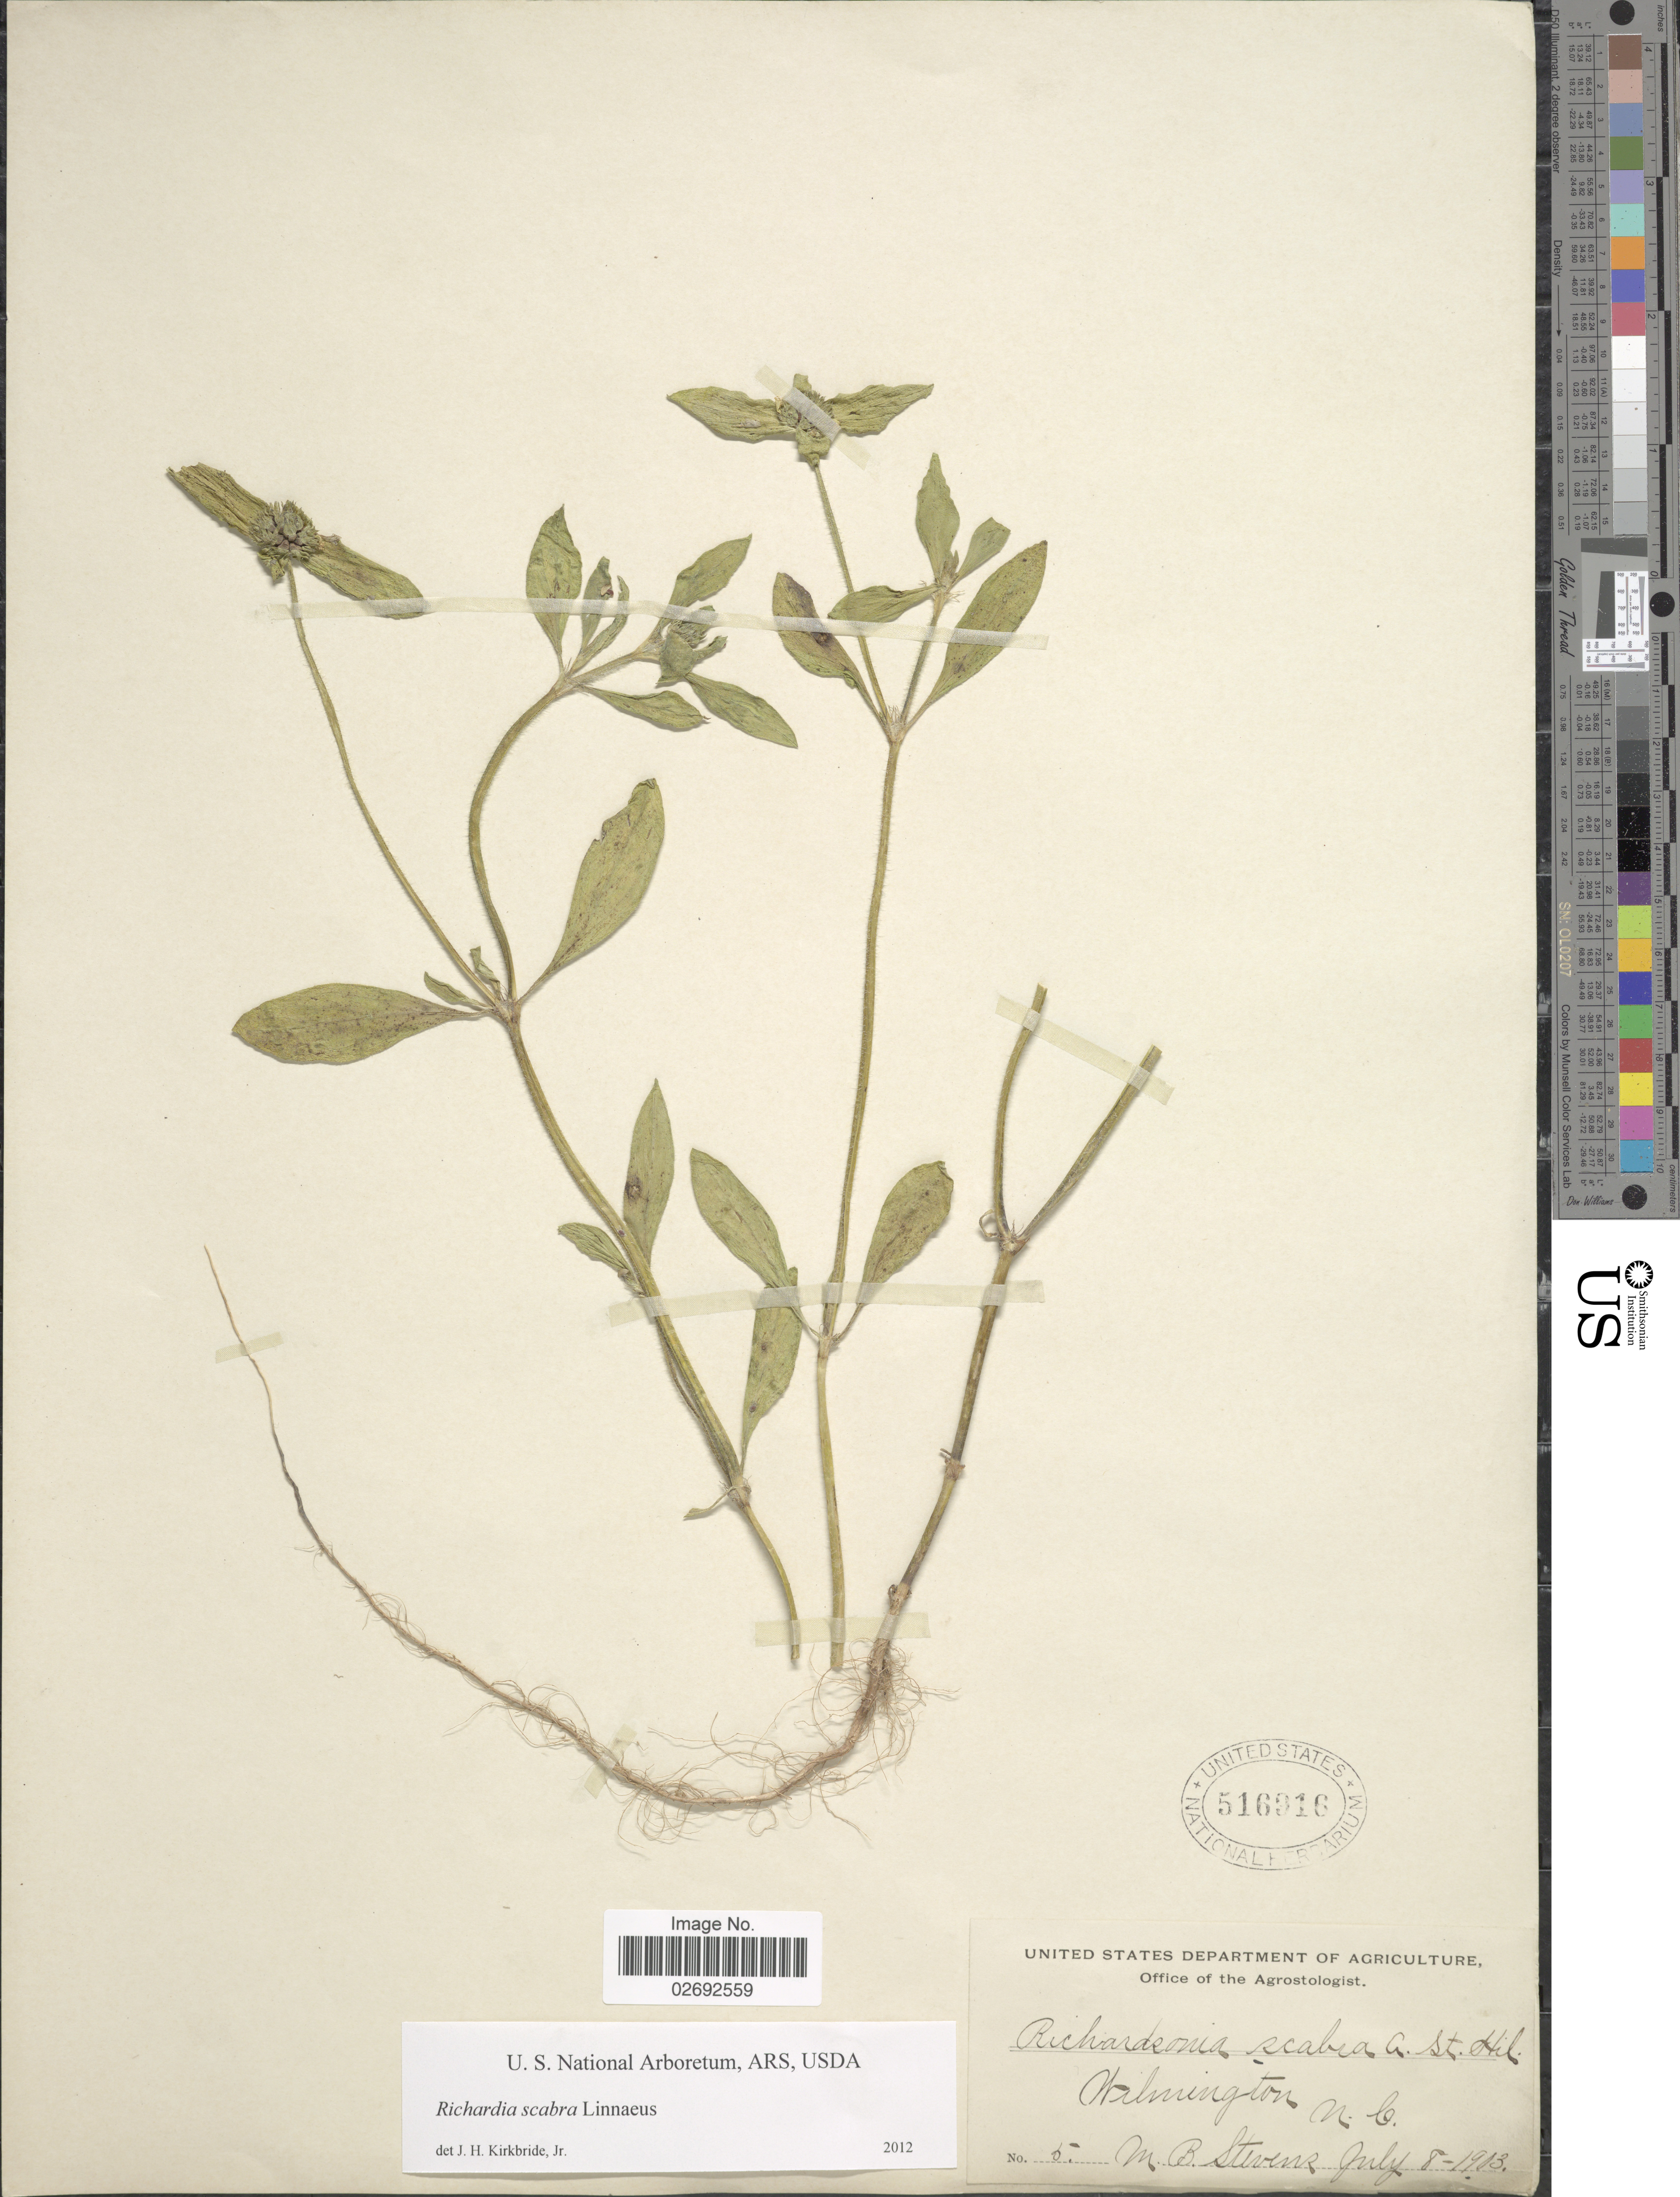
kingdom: Plantae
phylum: Tracheophyta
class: Magnoliopsida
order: Gentianales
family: Rubiaceae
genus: Richardia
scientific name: Richardia scabra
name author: L.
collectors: M. Stevens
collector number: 5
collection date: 1903-07-08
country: United States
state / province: North Carolina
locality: Wilmington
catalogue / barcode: US 516916